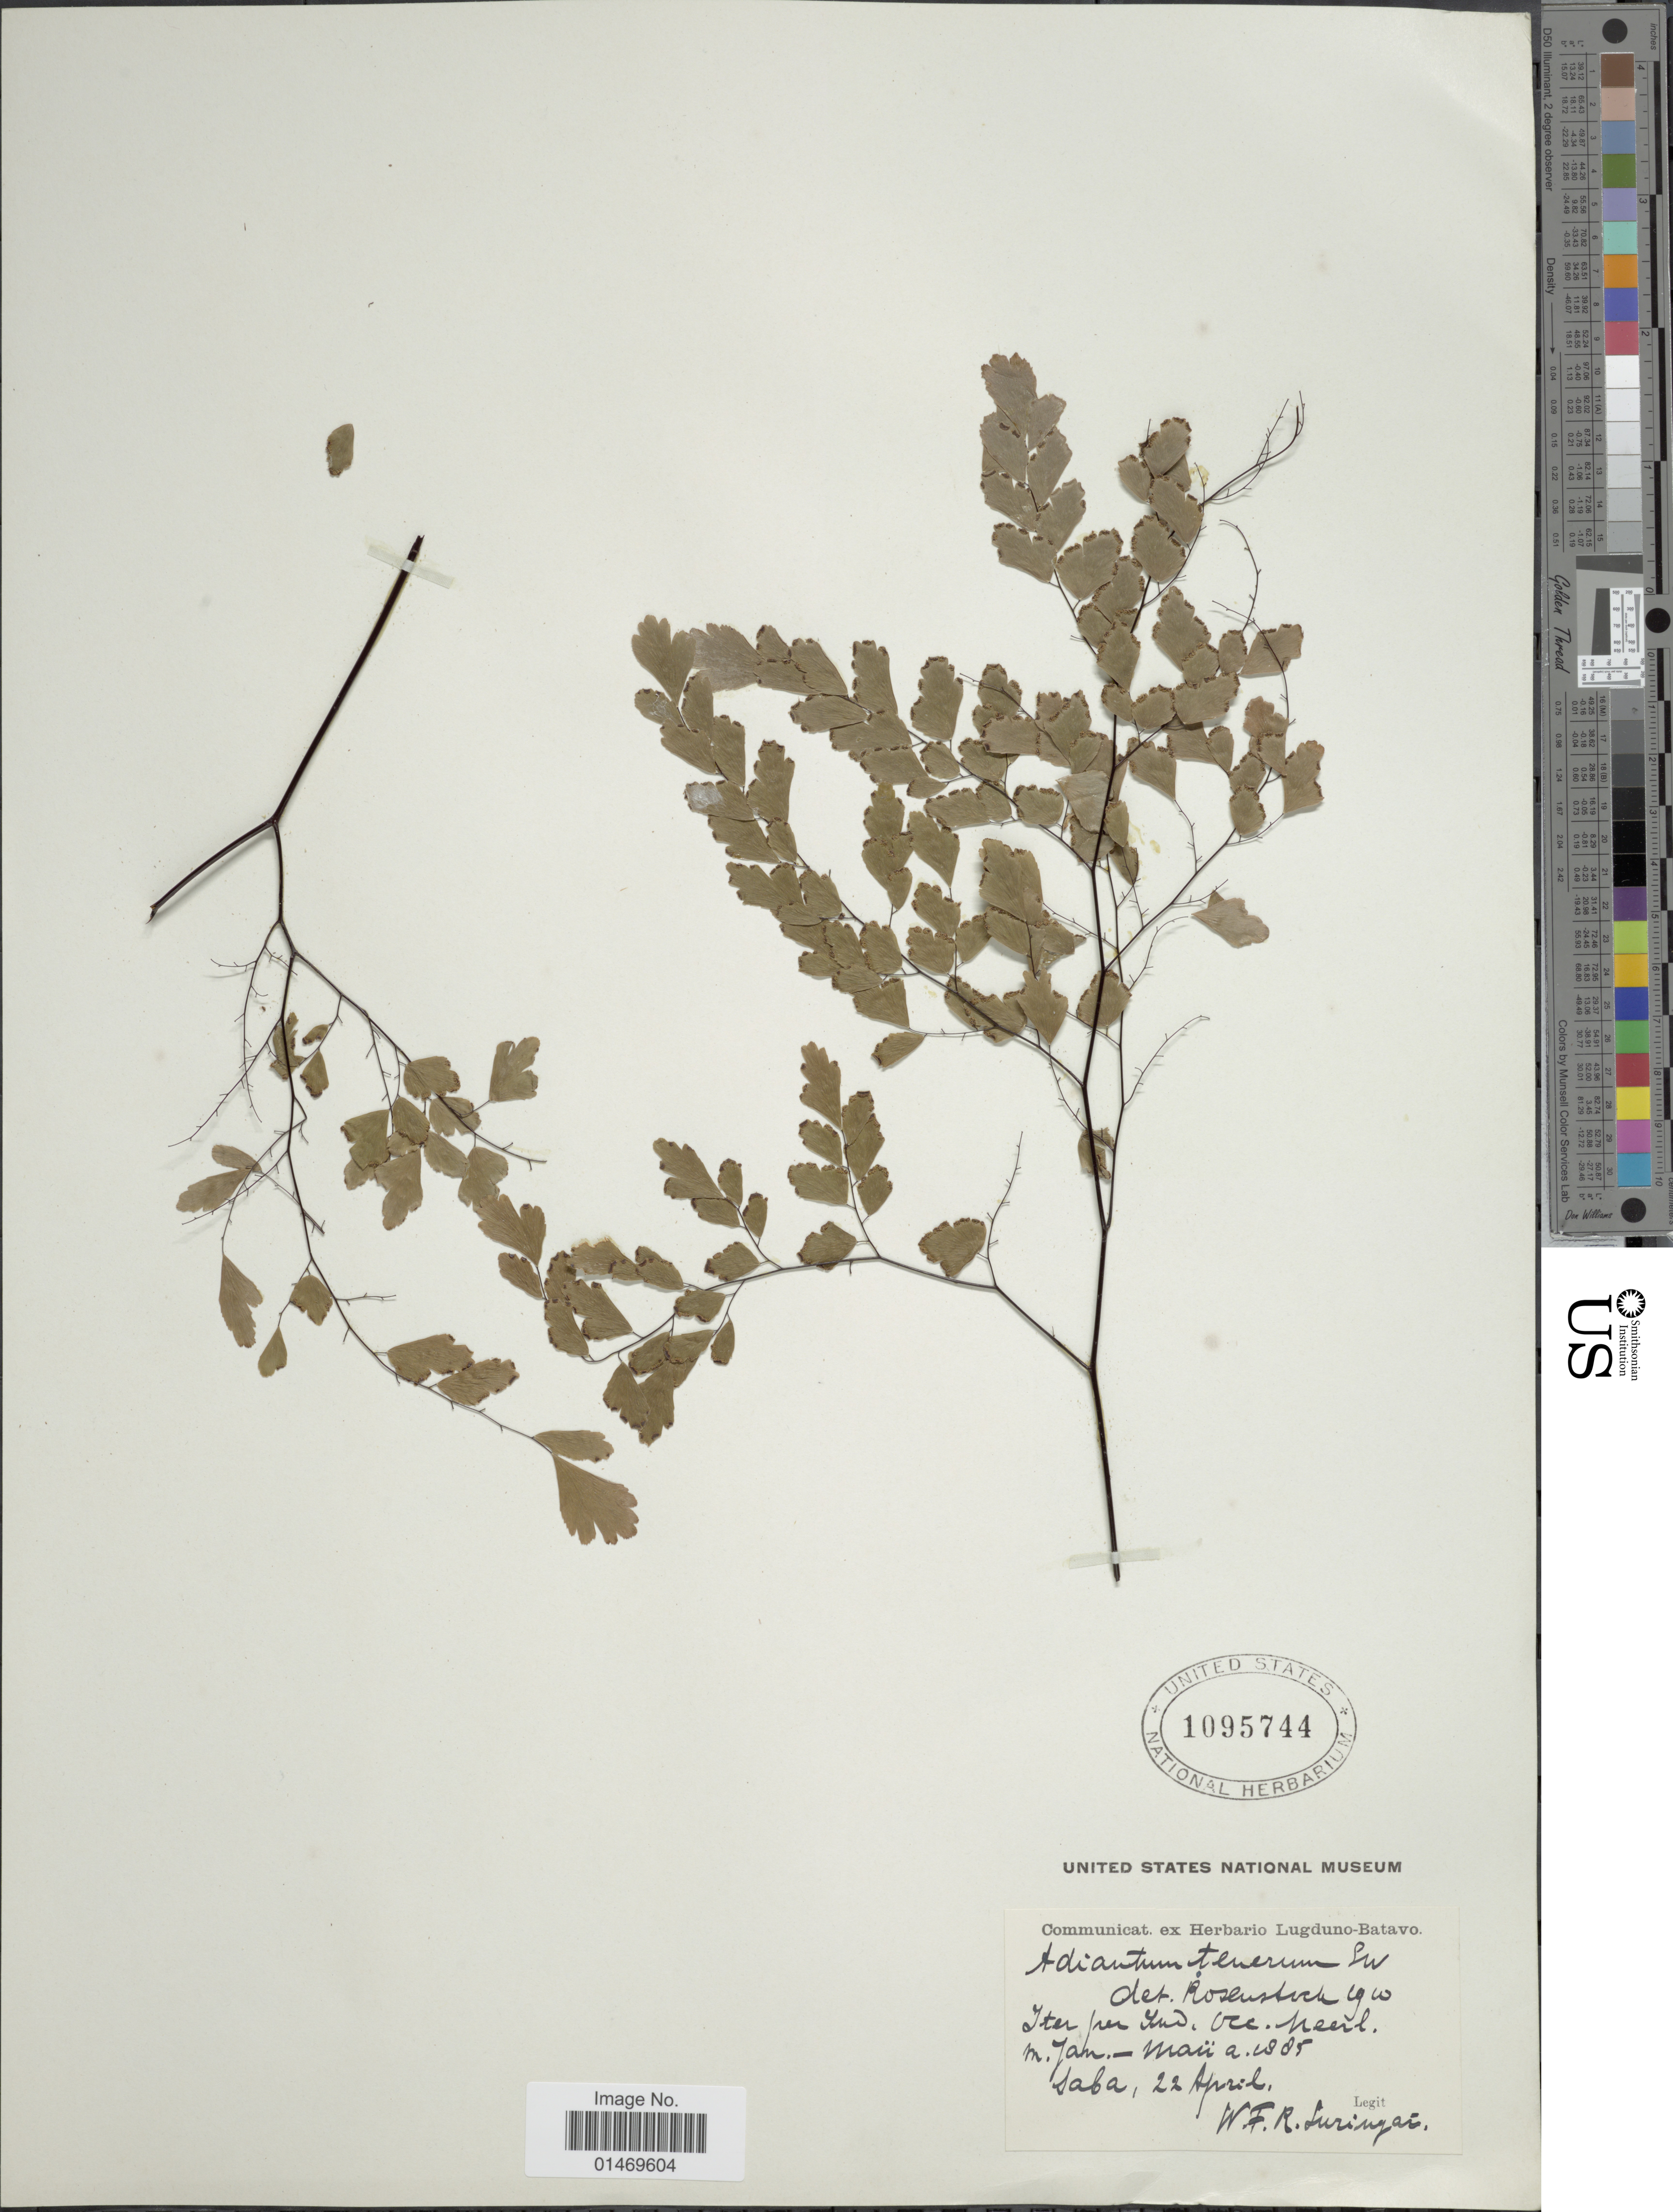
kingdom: Plantae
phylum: Tracheophyta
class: Polypodiopsida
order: Polypodiales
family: Pteridaceae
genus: Adiantum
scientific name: Adiantum tenerum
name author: Sw.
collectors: W. Juringar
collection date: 1885-04-22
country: Netherlands Antilles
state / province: Saba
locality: Iter per Ind. Occ. Meerl., Saba.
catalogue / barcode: US 1095744